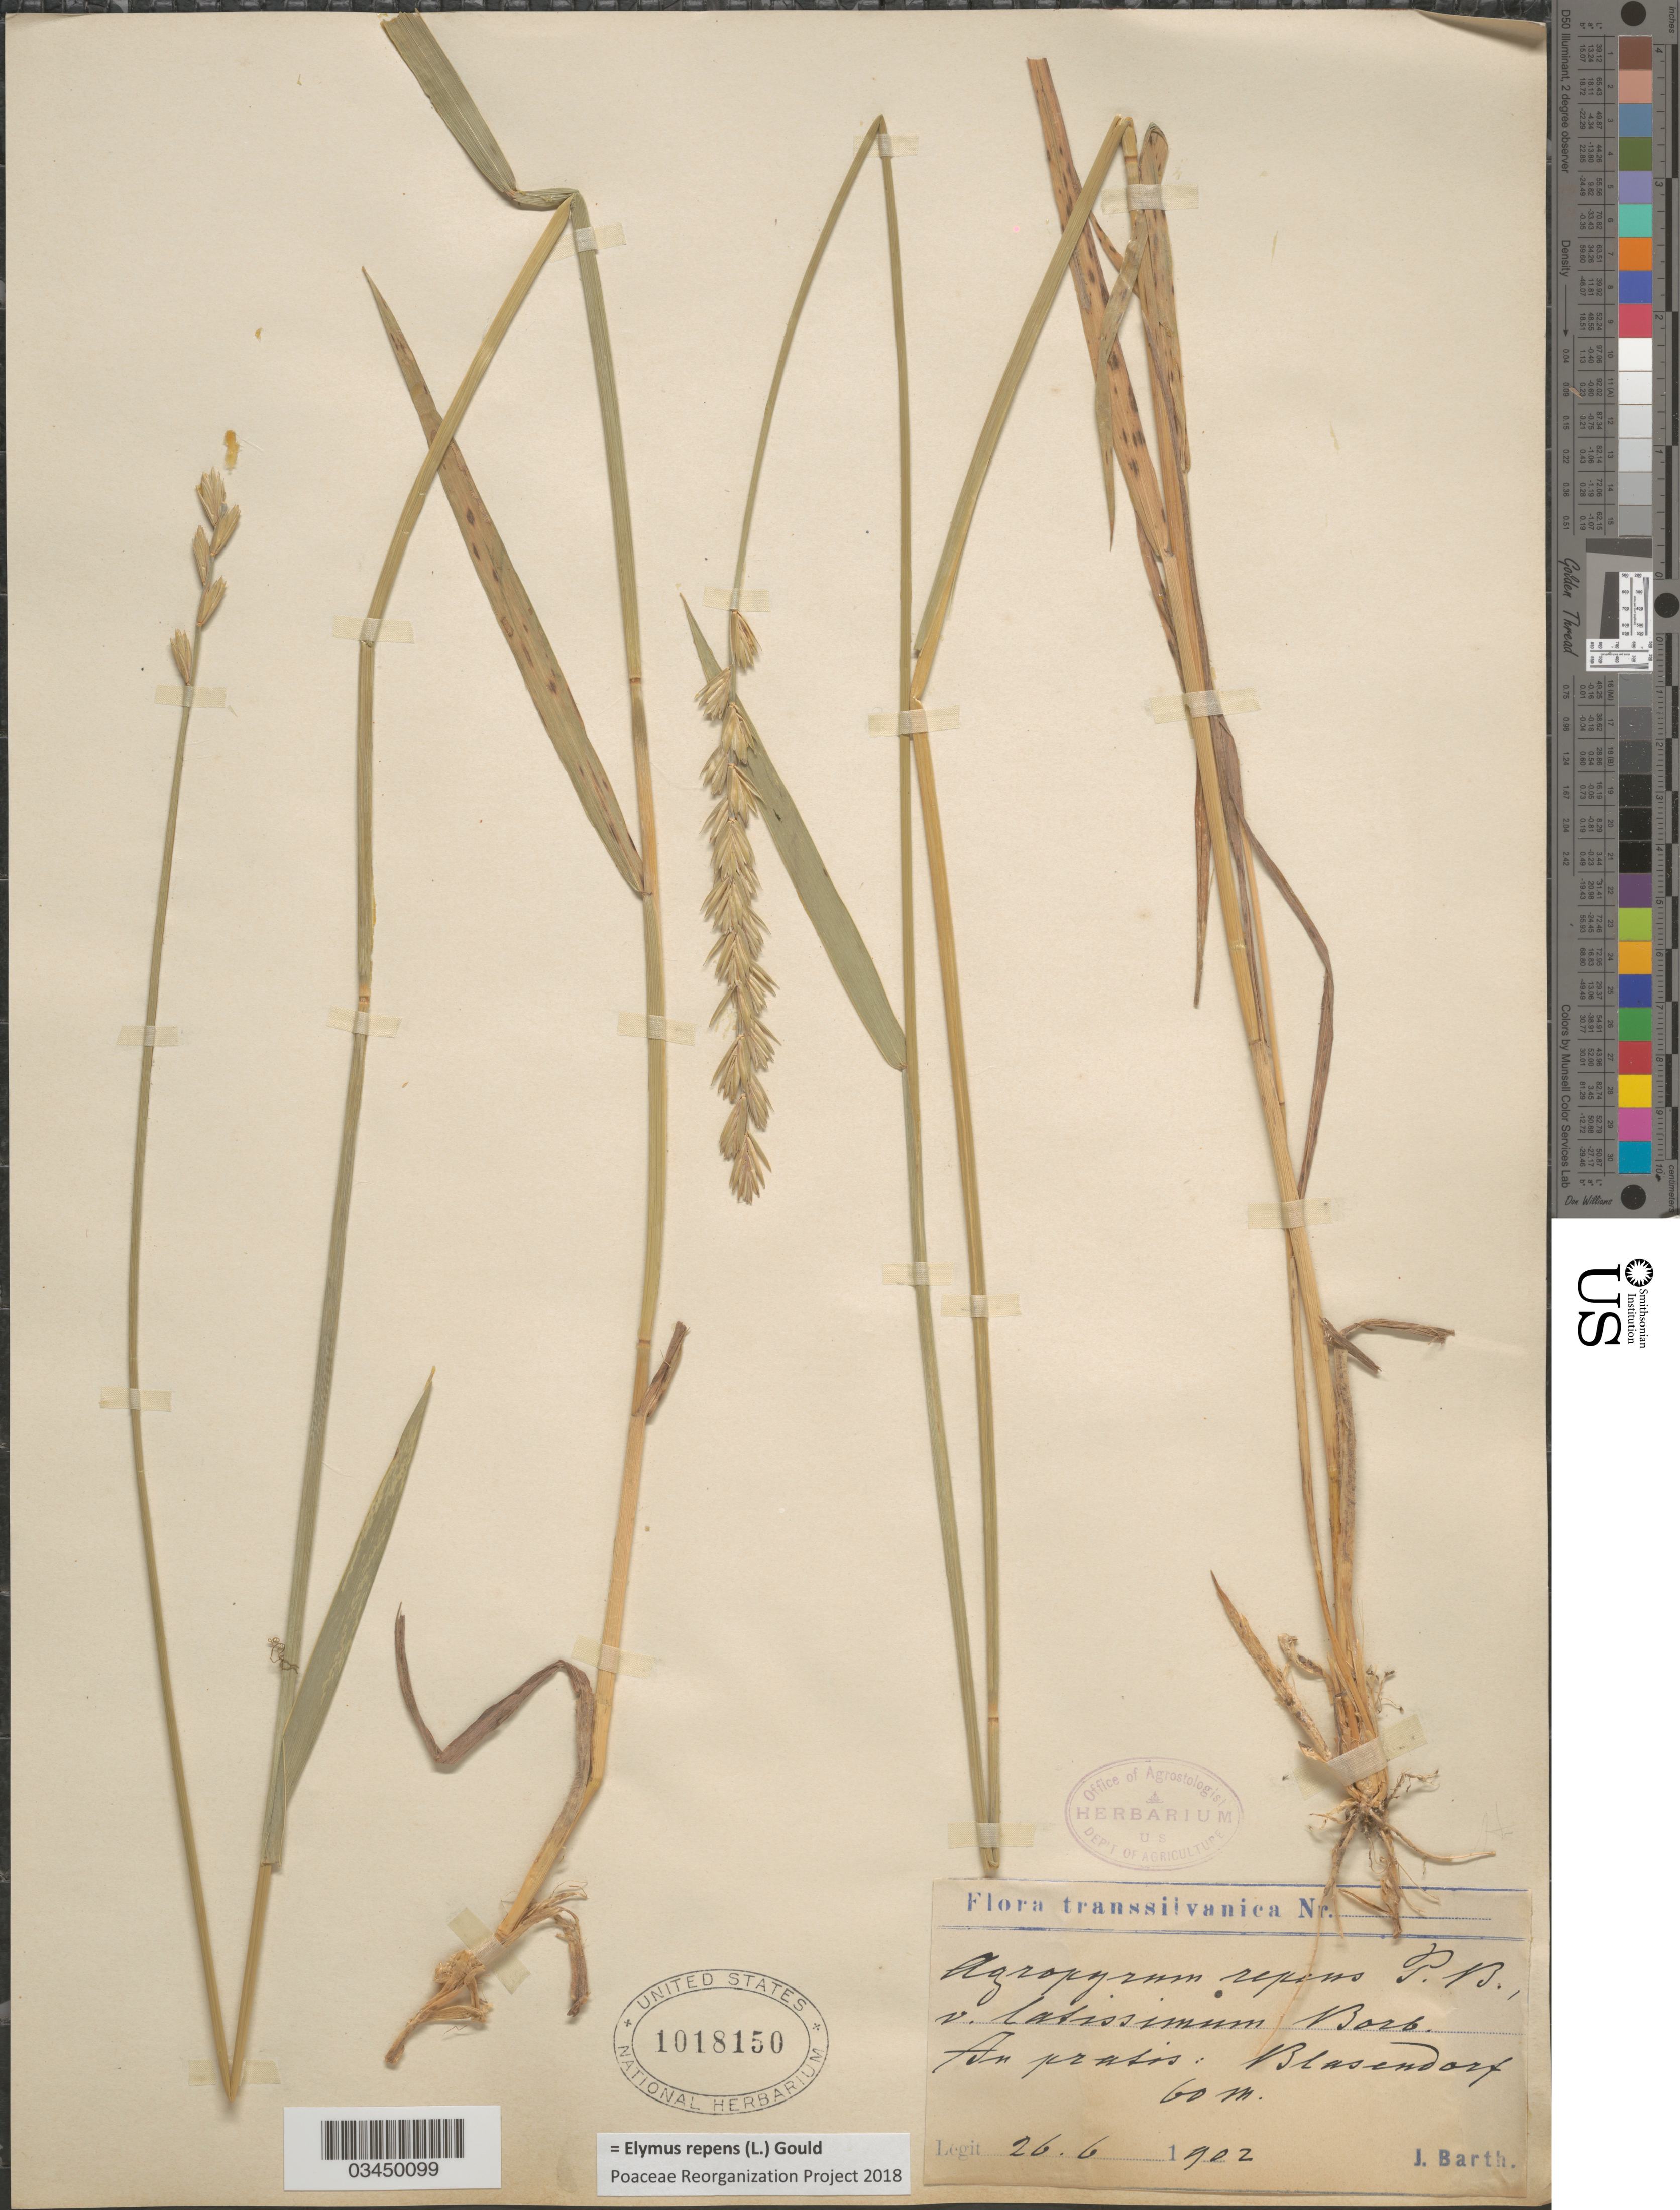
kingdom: Plantae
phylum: Tracheophyta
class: Liliopsida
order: Poales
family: Poaceae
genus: Elymus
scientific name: Elymus repens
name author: (L.) Gould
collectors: J. Barth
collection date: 1902-06-26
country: Romania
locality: Transsilvanica. An pratis: Blasendorf.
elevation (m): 60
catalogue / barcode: US 1018150